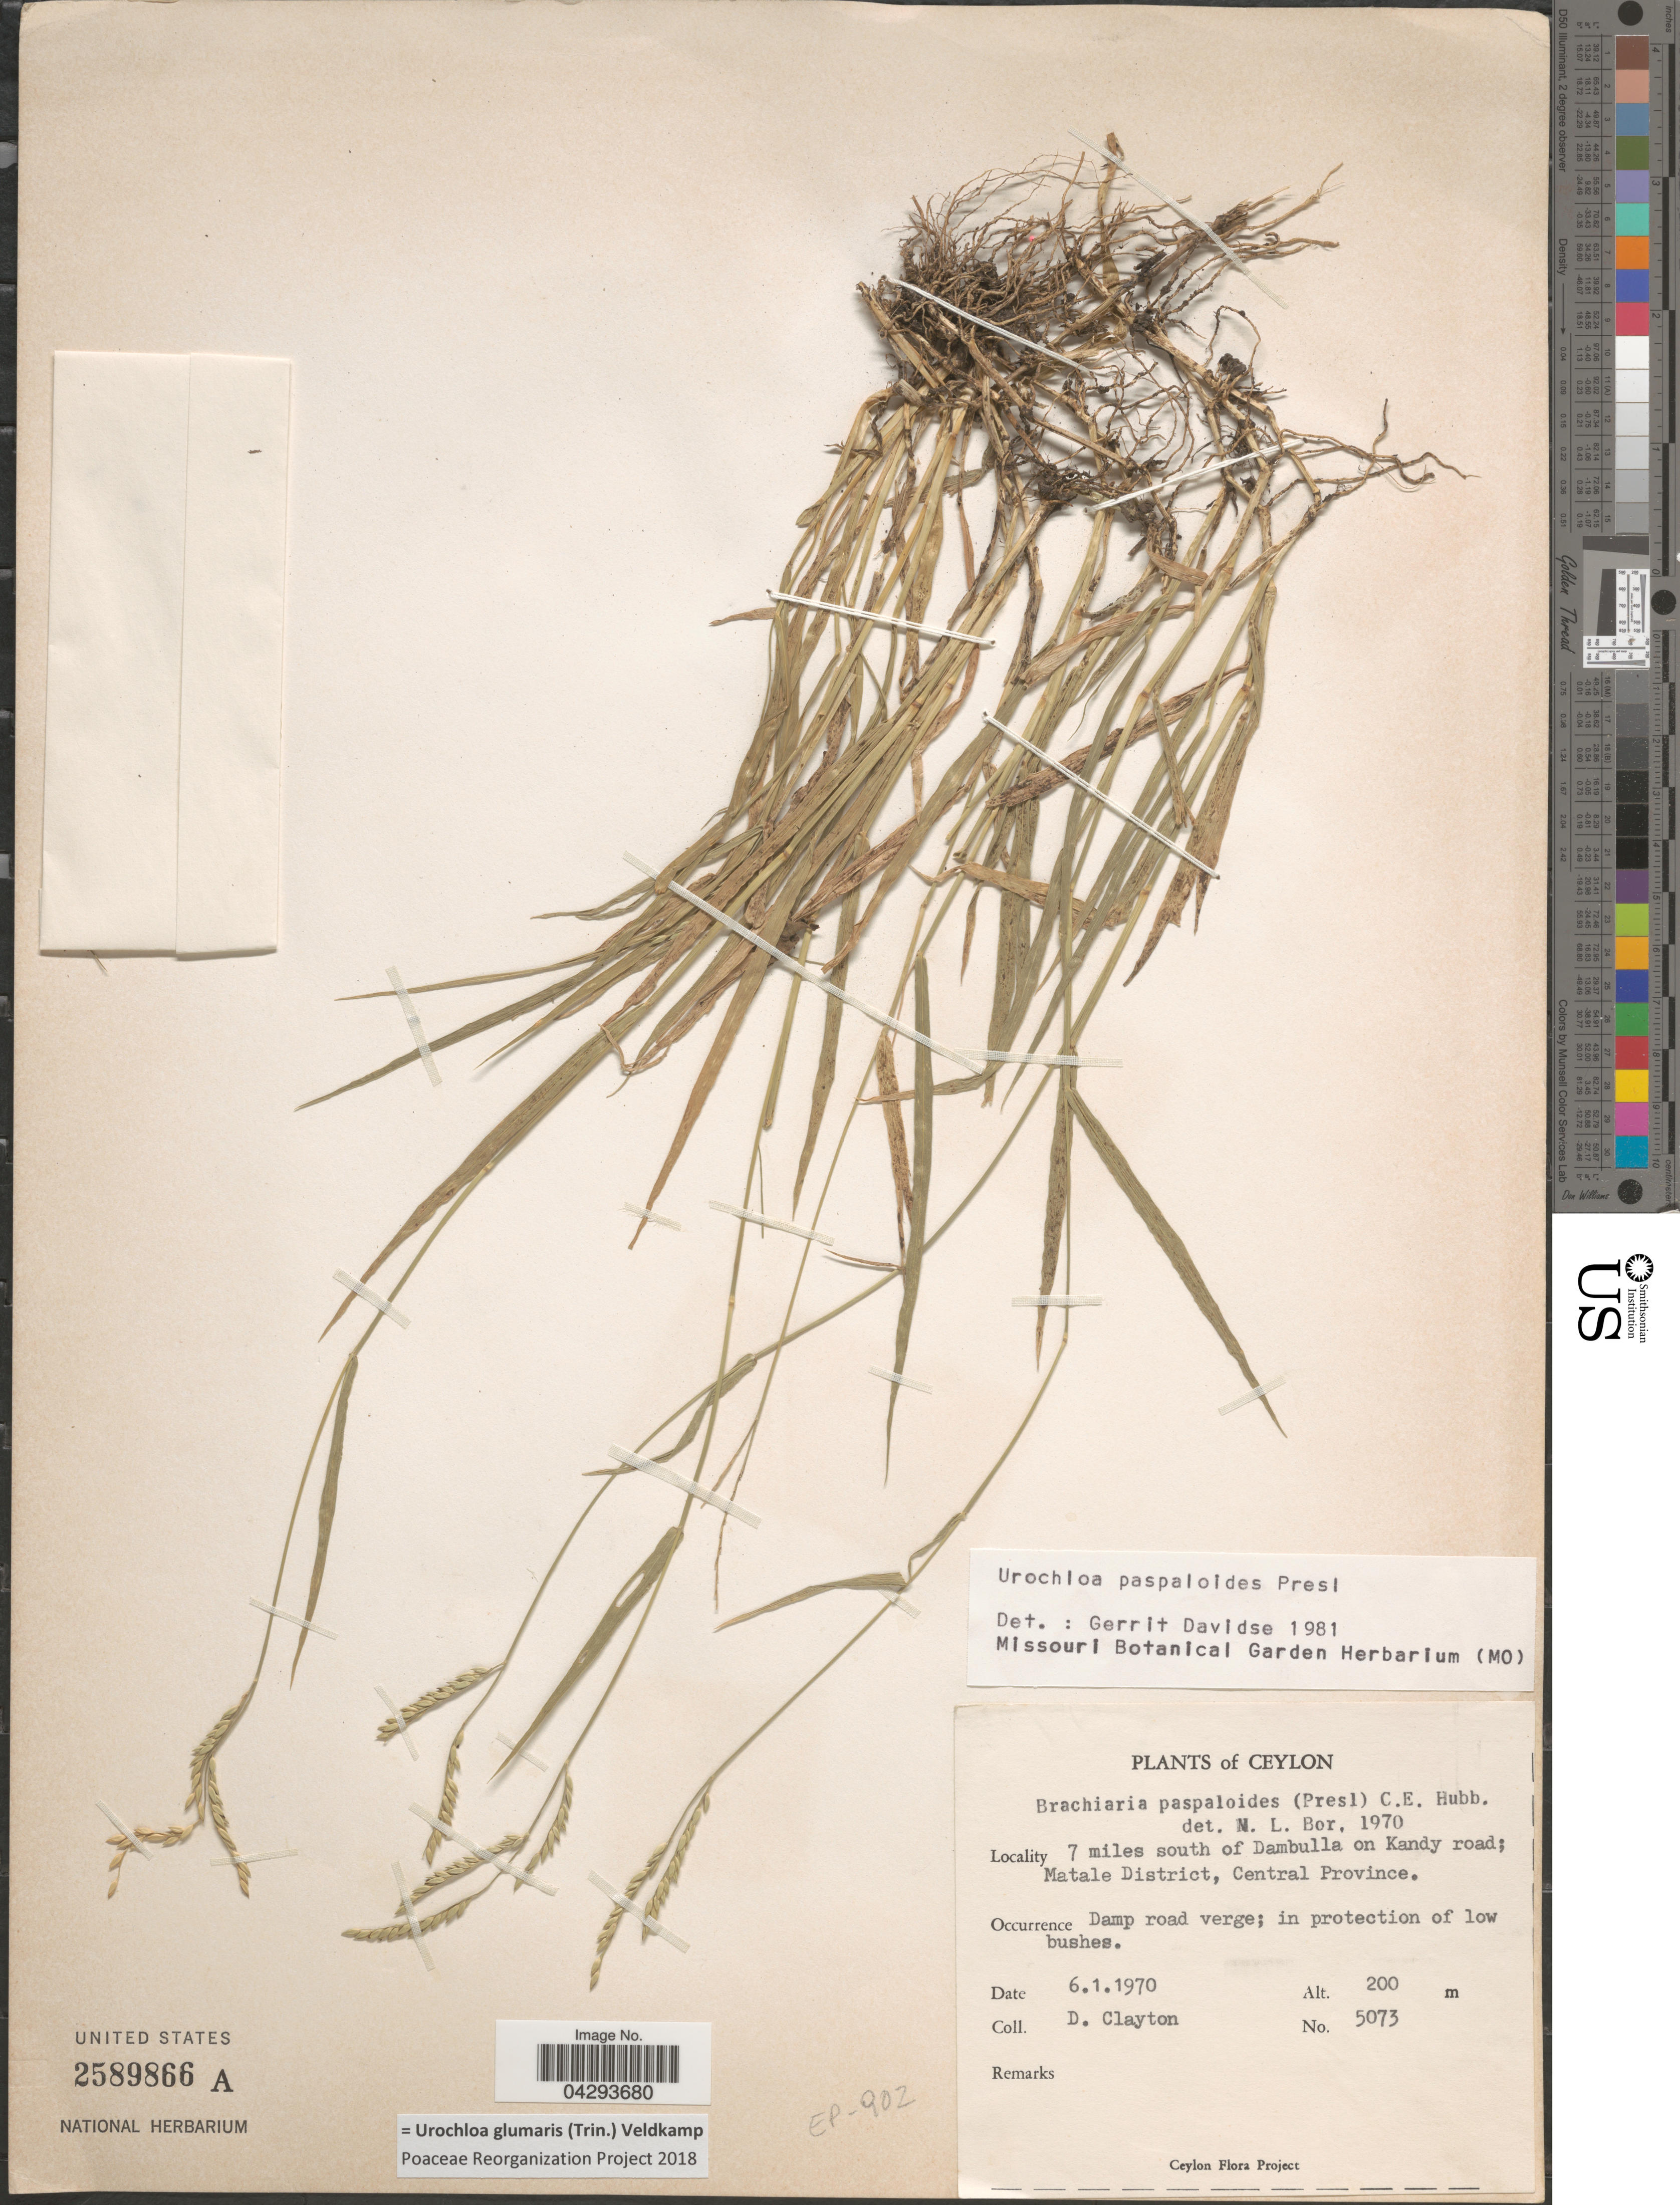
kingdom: Plantae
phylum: Tracheophyta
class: Liliopsida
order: Poales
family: Poaceae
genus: Urochloa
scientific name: Urochloa glumaris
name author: (Trin.) Veldkamp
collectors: D. Clayton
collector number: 5073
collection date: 1970-01-06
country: Sri Lanka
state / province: Central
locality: Ceylon. 7 miles south of Dambulla on Kandy road; Matale District.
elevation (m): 200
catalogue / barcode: US 2589866A